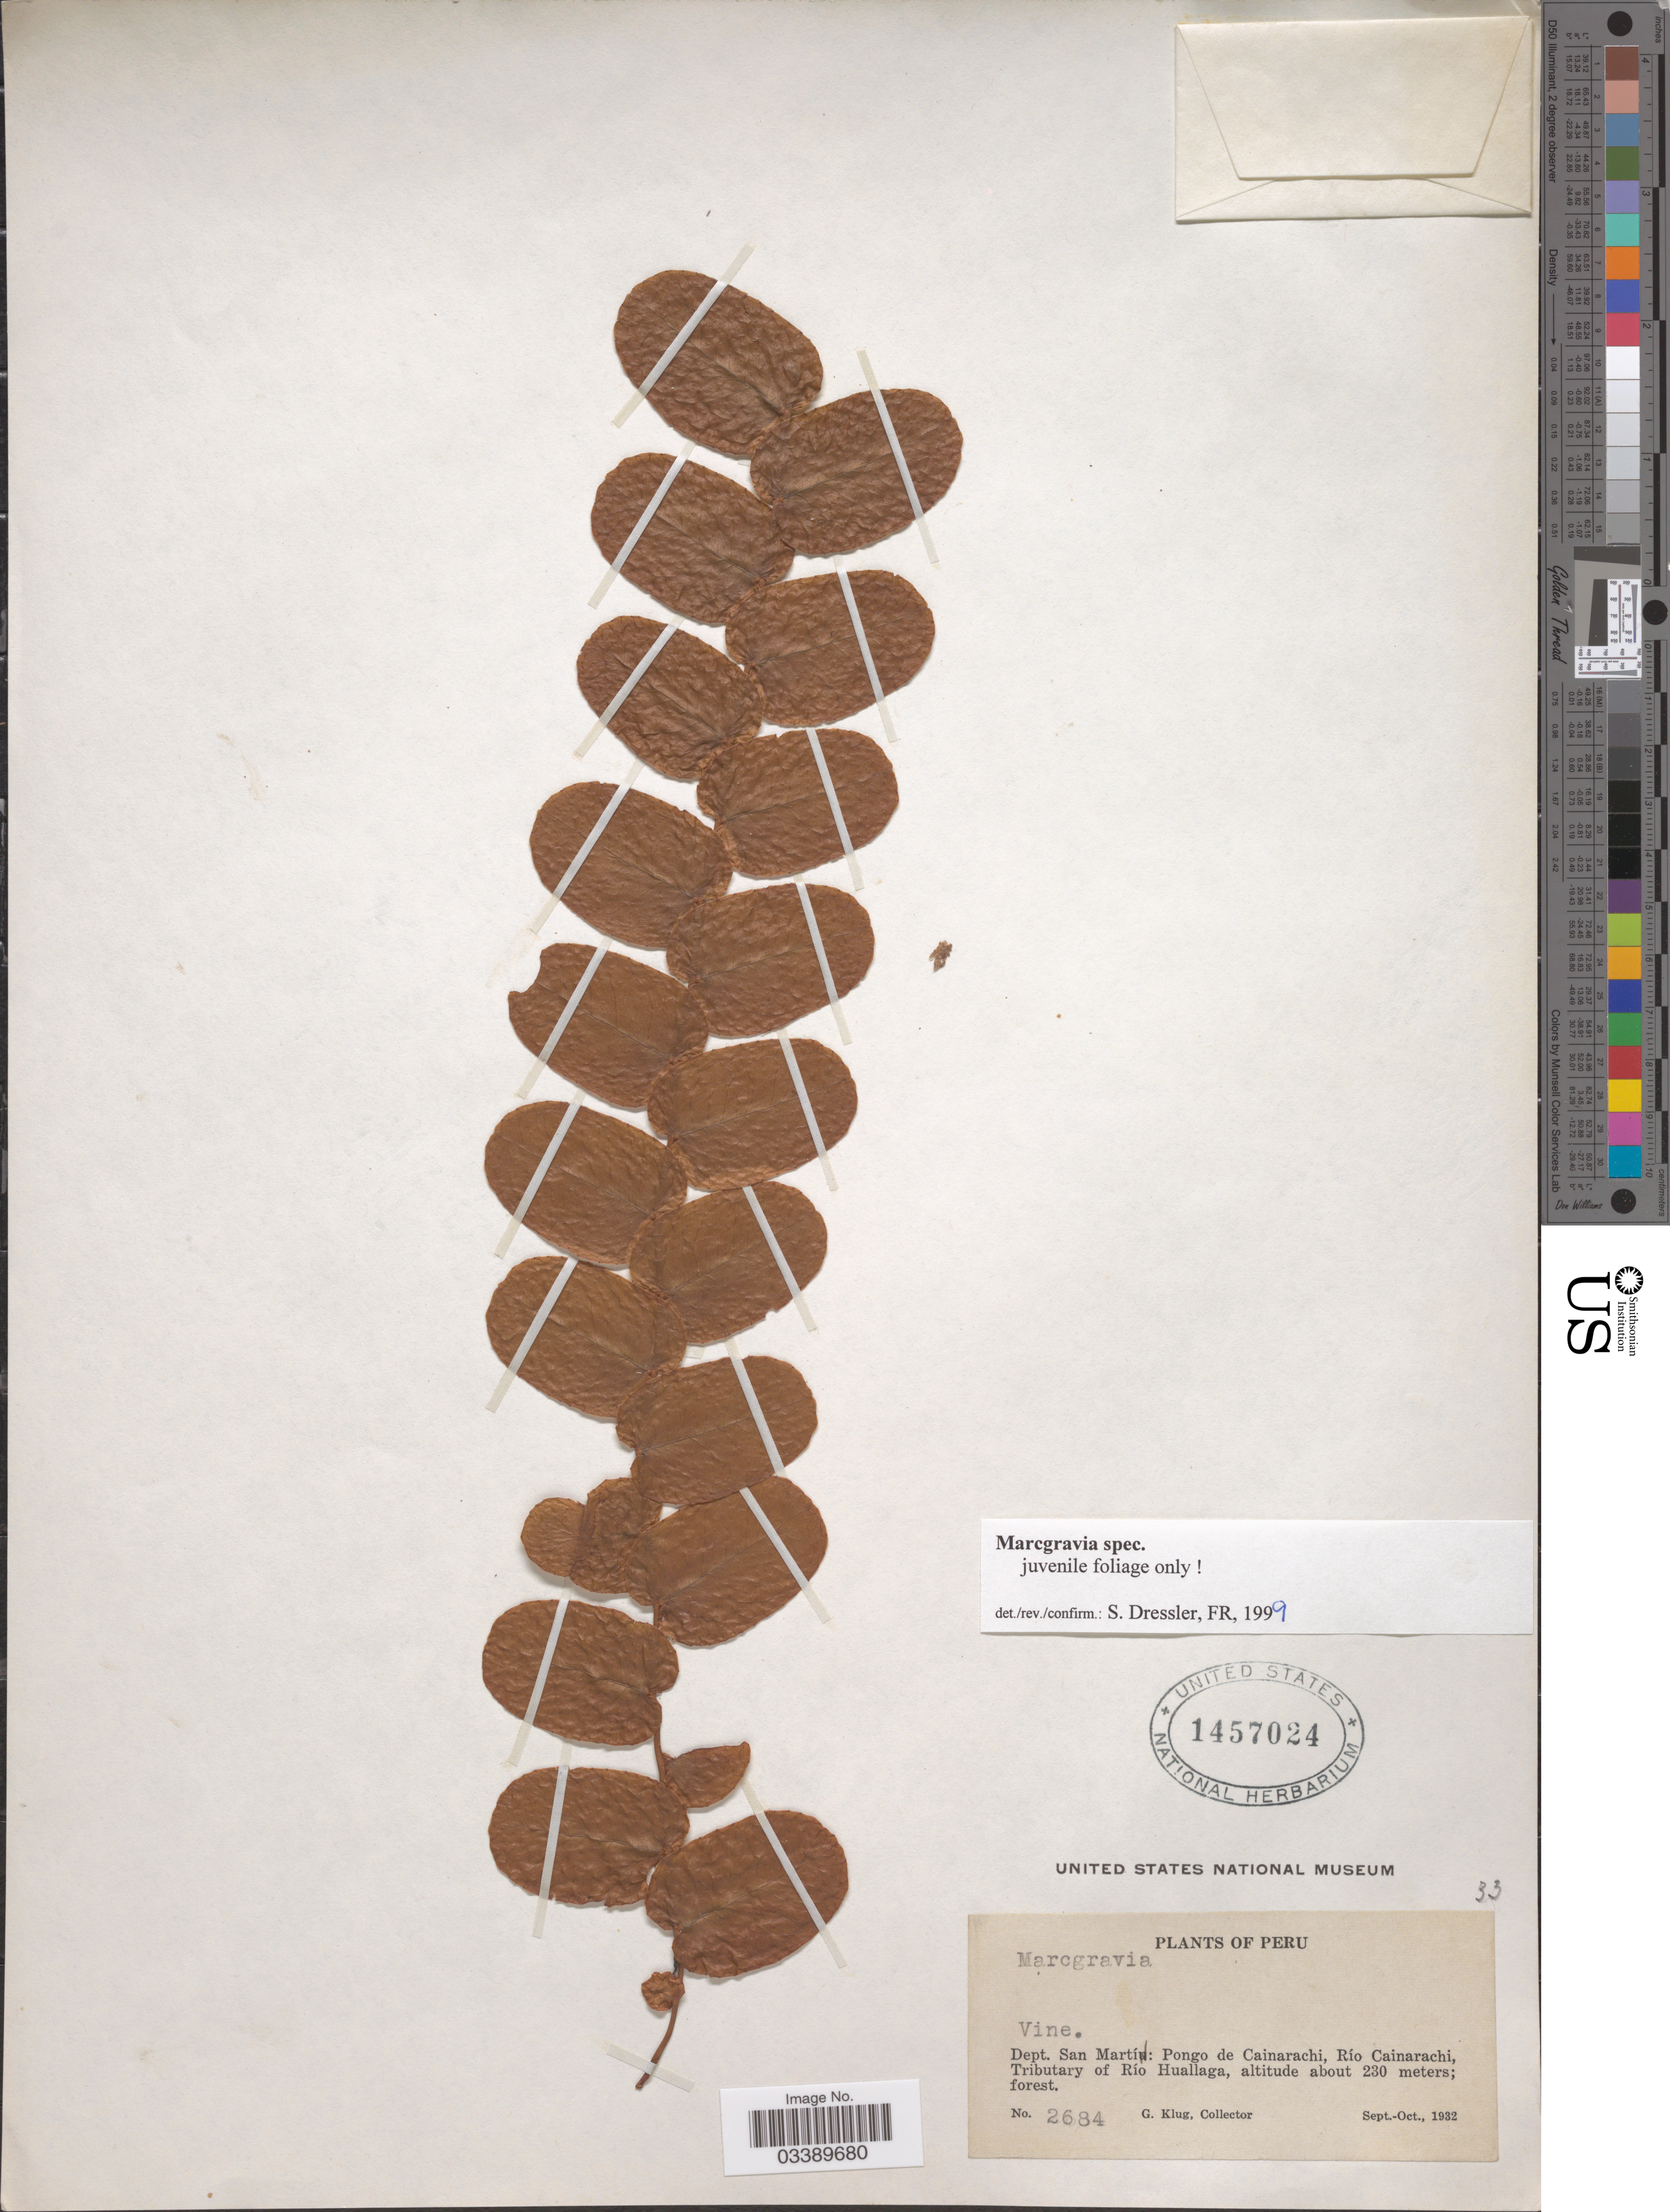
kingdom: Plantae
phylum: Tracheophyta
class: Magnoliopsida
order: Ericales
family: Marcgraviaceae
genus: Marcgravia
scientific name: Marcgravia sp.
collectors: G. Klug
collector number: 2684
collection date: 1932-09/1932-10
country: Peru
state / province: San Martín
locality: Dept. San Martín: Pongo de Cainarachi, Río Cainarachi, Tributary of Río Huallaga.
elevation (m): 230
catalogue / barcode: US 1457024